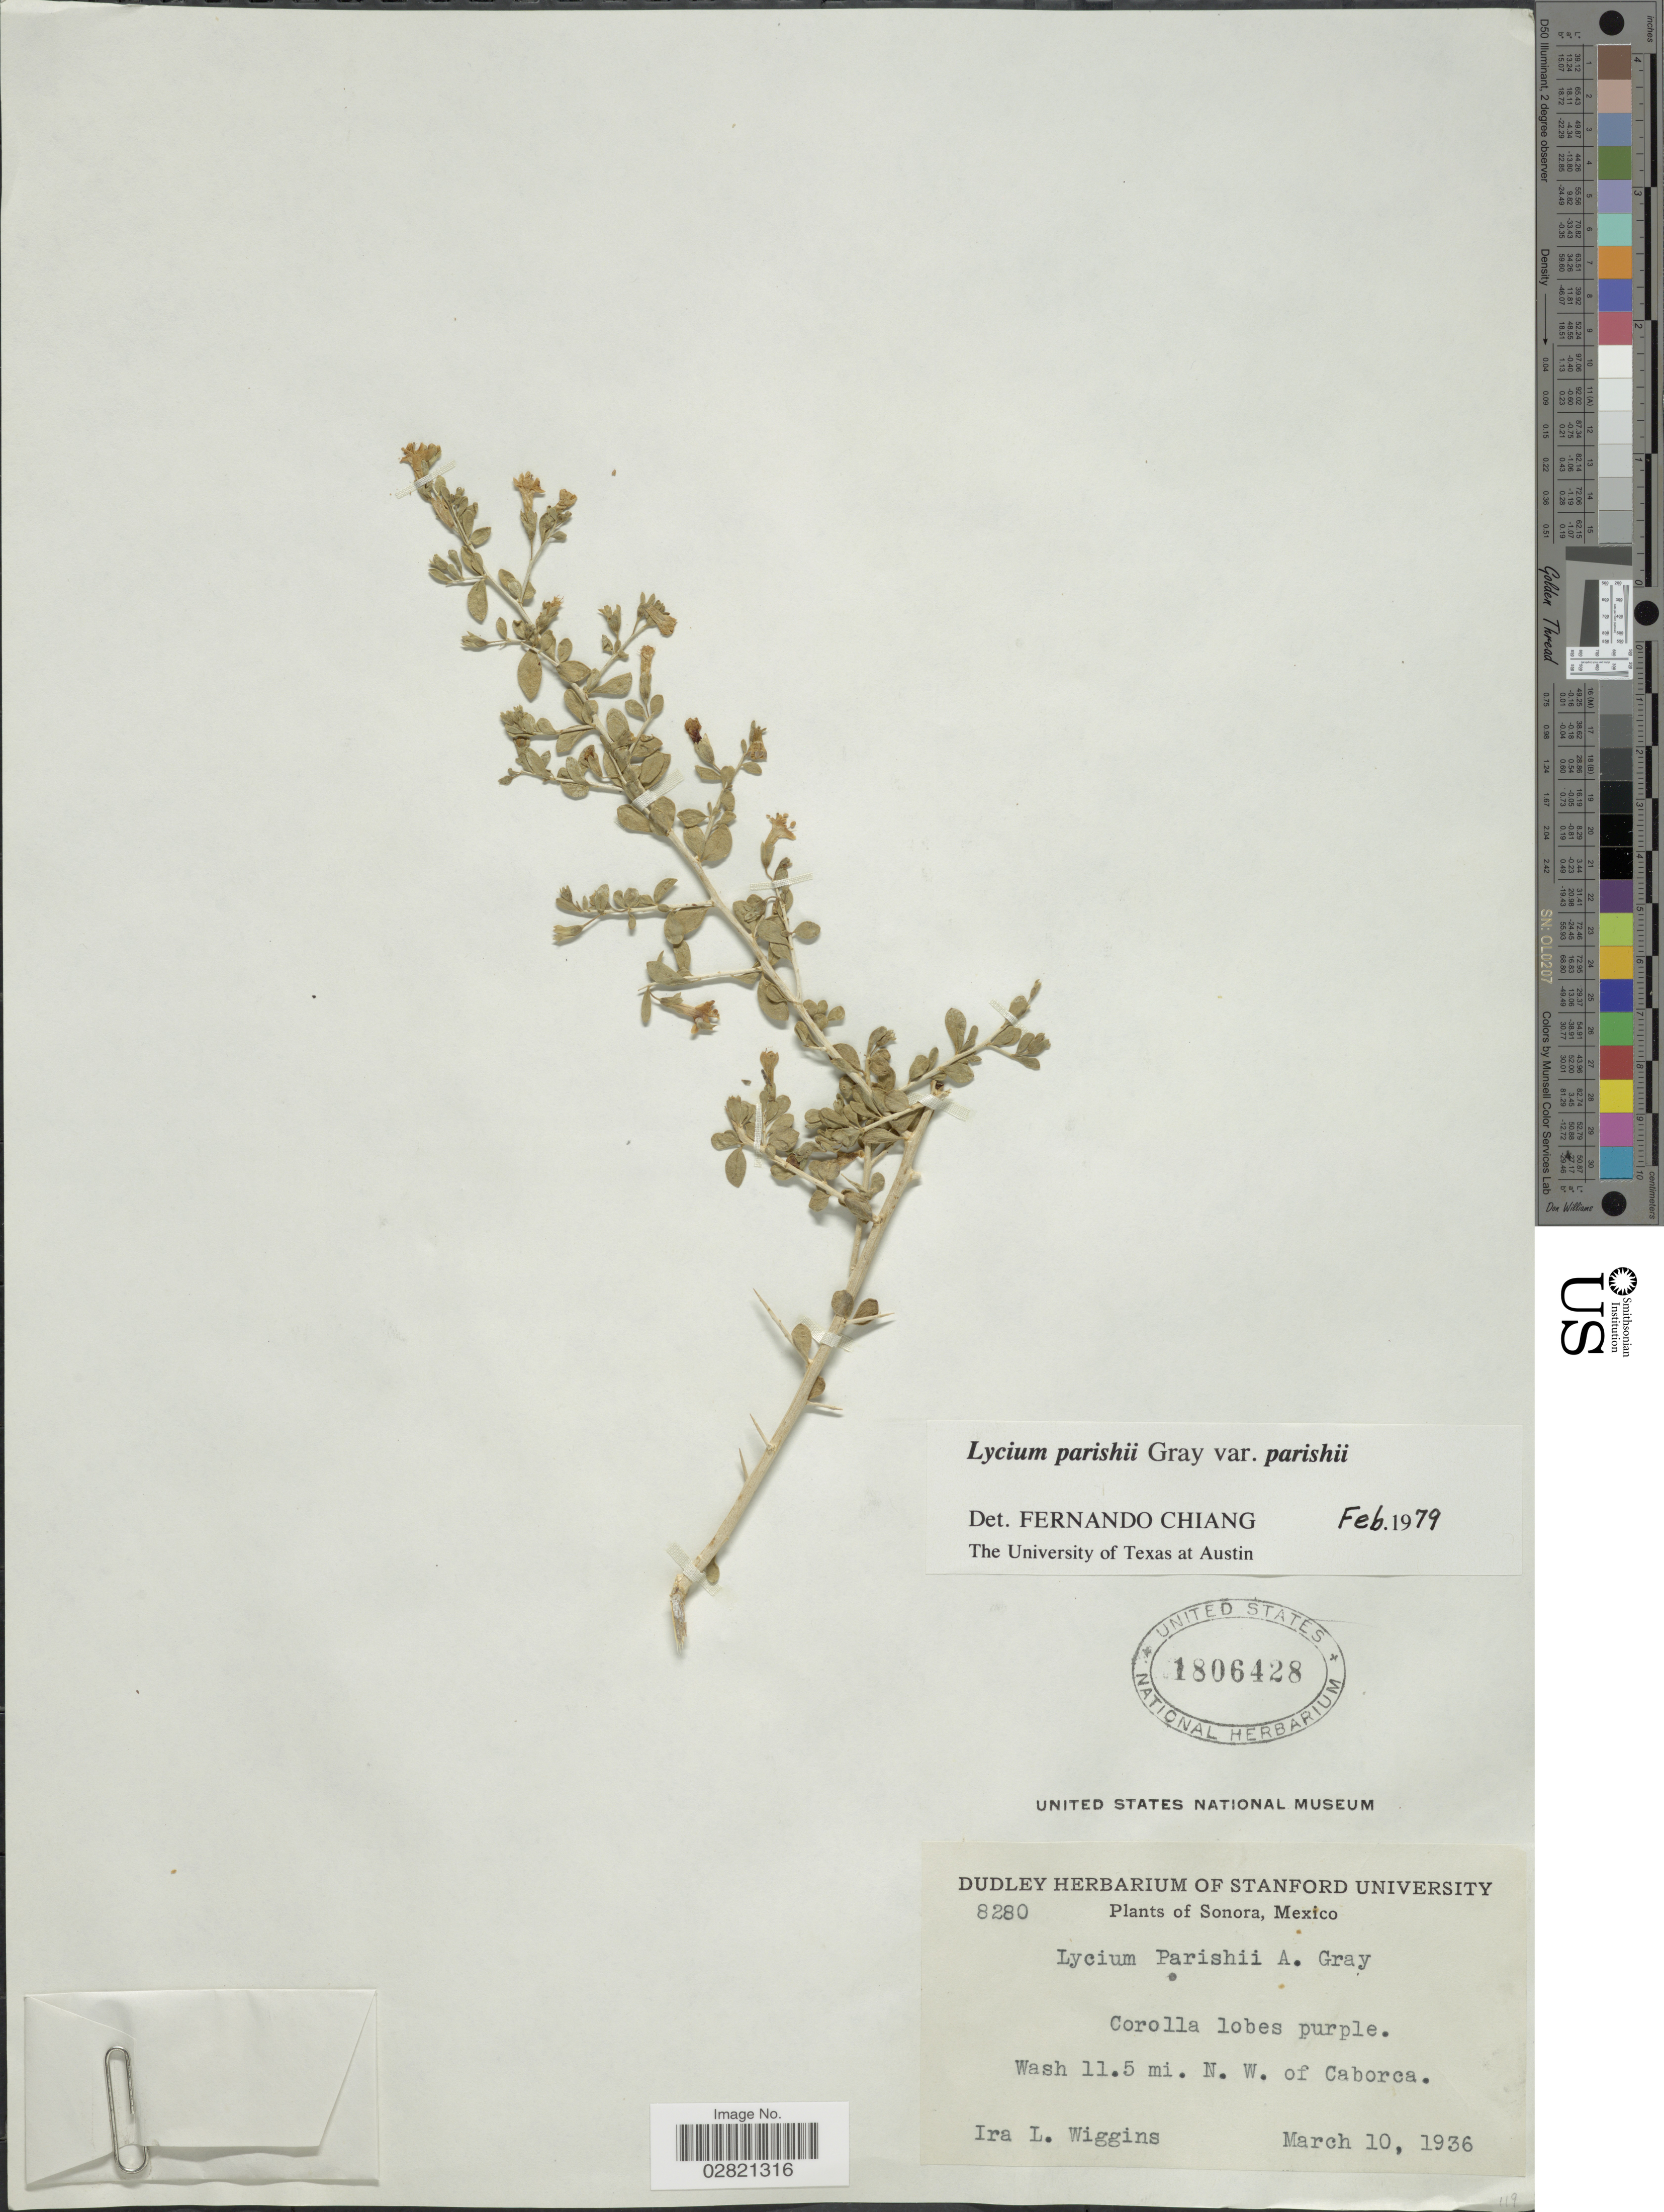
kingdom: Plantae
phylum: Tracheophyta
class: Magnoliopsida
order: Solanales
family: Solanaceae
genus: Lycium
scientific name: Lycium parishii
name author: A. Gray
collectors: I. L. Wiggins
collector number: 8280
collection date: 1936-03-10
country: Mexico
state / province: Sonora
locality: Wash 11.5 mi. N.W. of Caborca.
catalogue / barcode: US 1806428